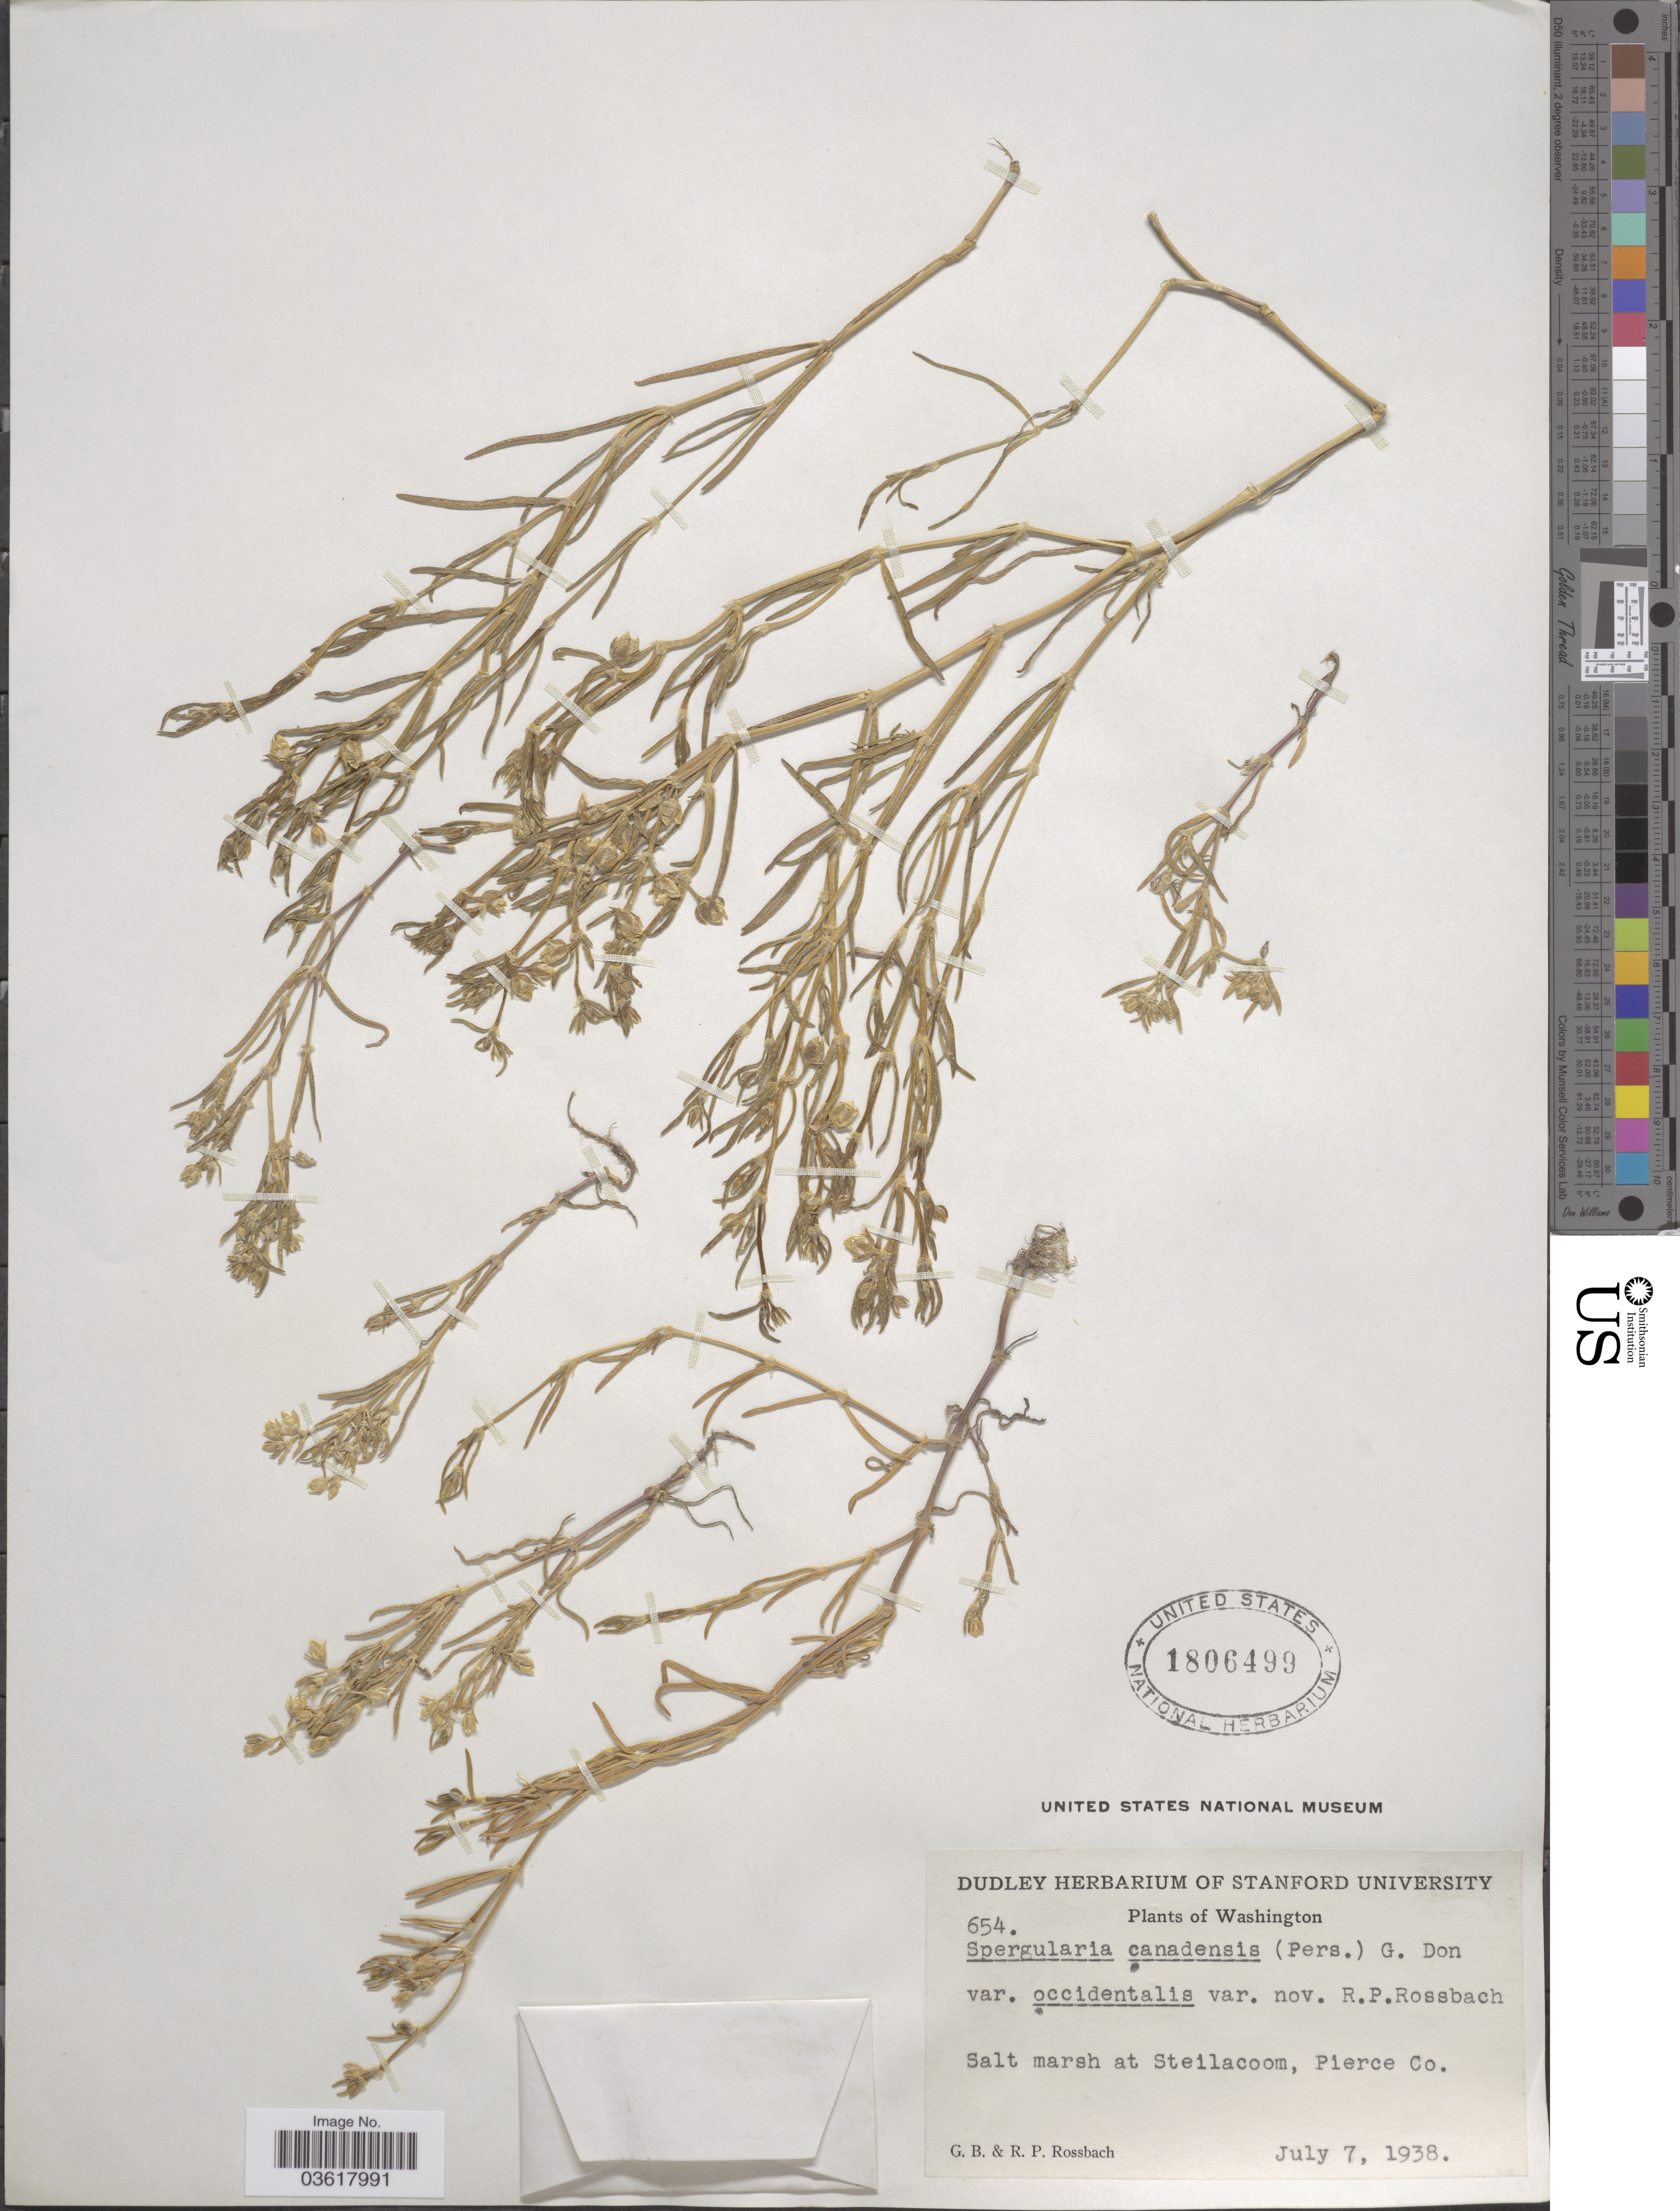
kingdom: Plantae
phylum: Tracheophyta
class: Magnoliopsida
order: Caryophyllales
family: Caryophyllaceae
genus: Spergularia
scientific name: Spergularia canadensis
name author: (Pers.) G. Don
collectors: G. Rossbach & R. P. Rossbach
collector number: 654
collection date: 1938-07-07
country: United States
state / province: Washington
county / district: Pierce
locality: Salt marsh at Steilacoom, Pierce Co.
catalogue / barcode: US 1806499